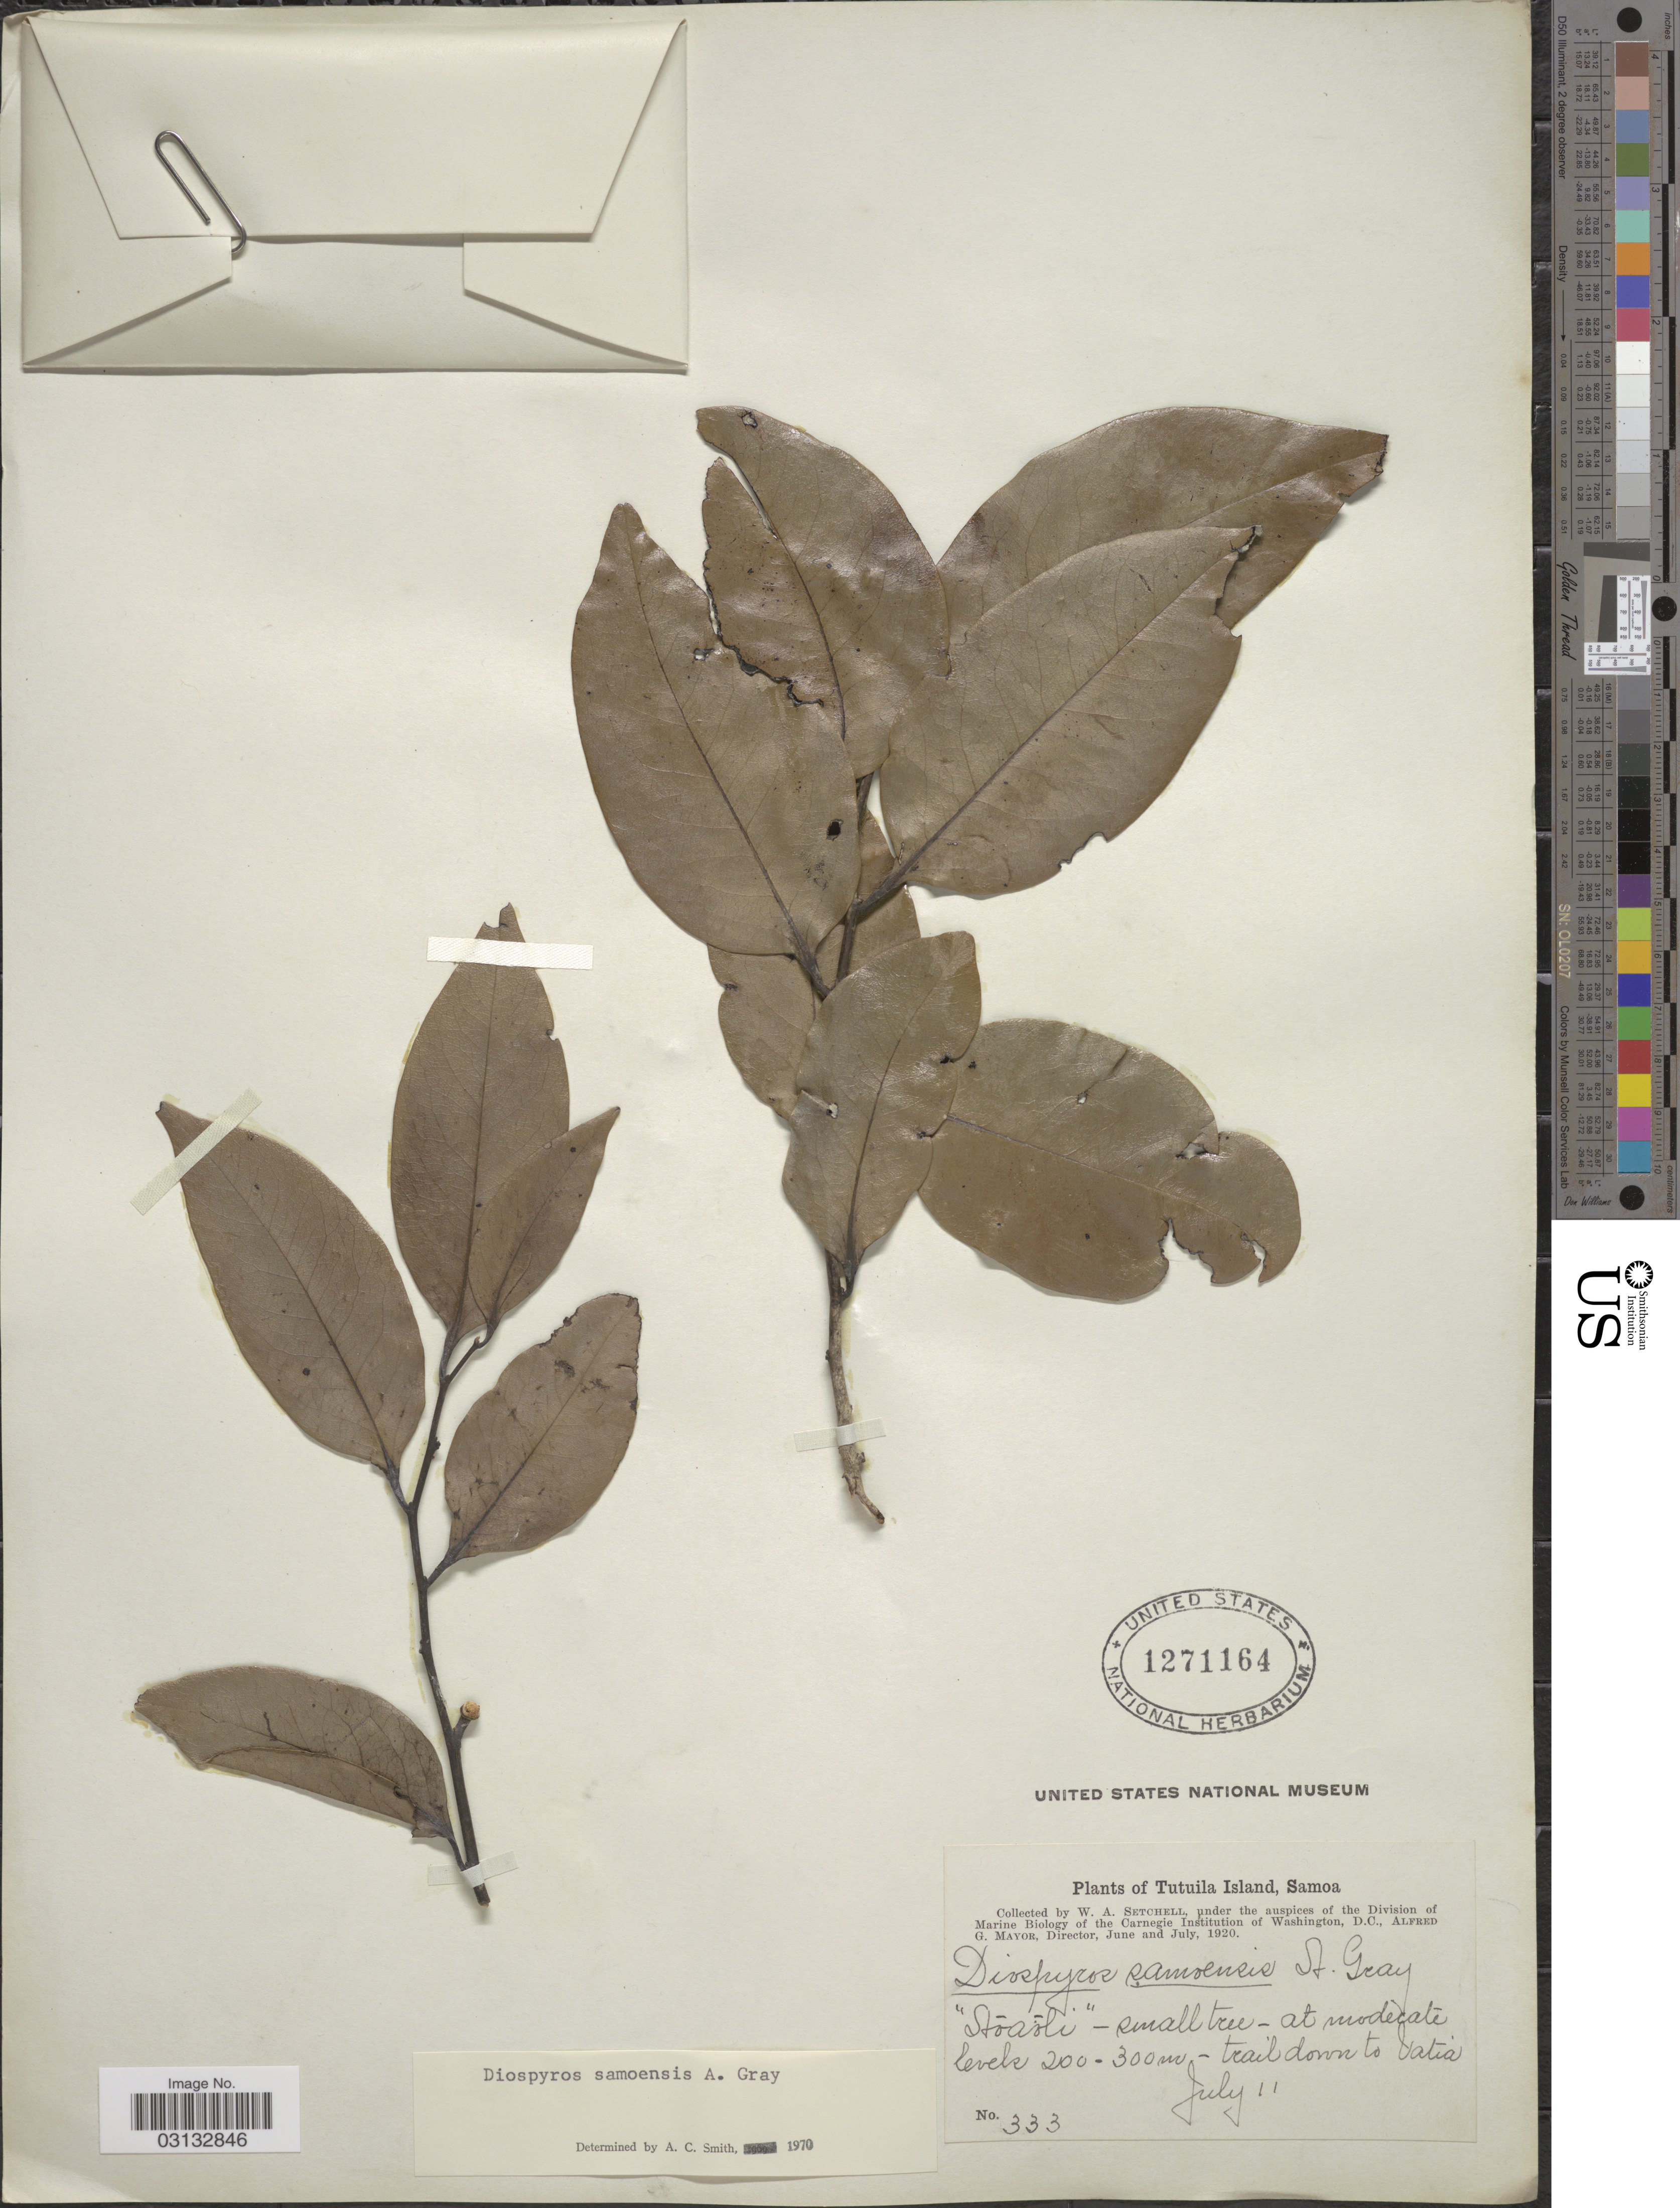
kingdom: Plantae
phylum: Tracheophyta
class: Magnoliopsida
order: Ericales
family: Ebenaceae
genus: Diospyros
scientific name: Diospyros samoensis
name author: A. Gray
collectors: W. Setchell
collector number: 333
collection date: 1920-07-11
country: American Samoa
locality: Tutuila Island, Samoa. trail down to Vatia.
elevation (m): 200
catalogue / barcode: US 1271164